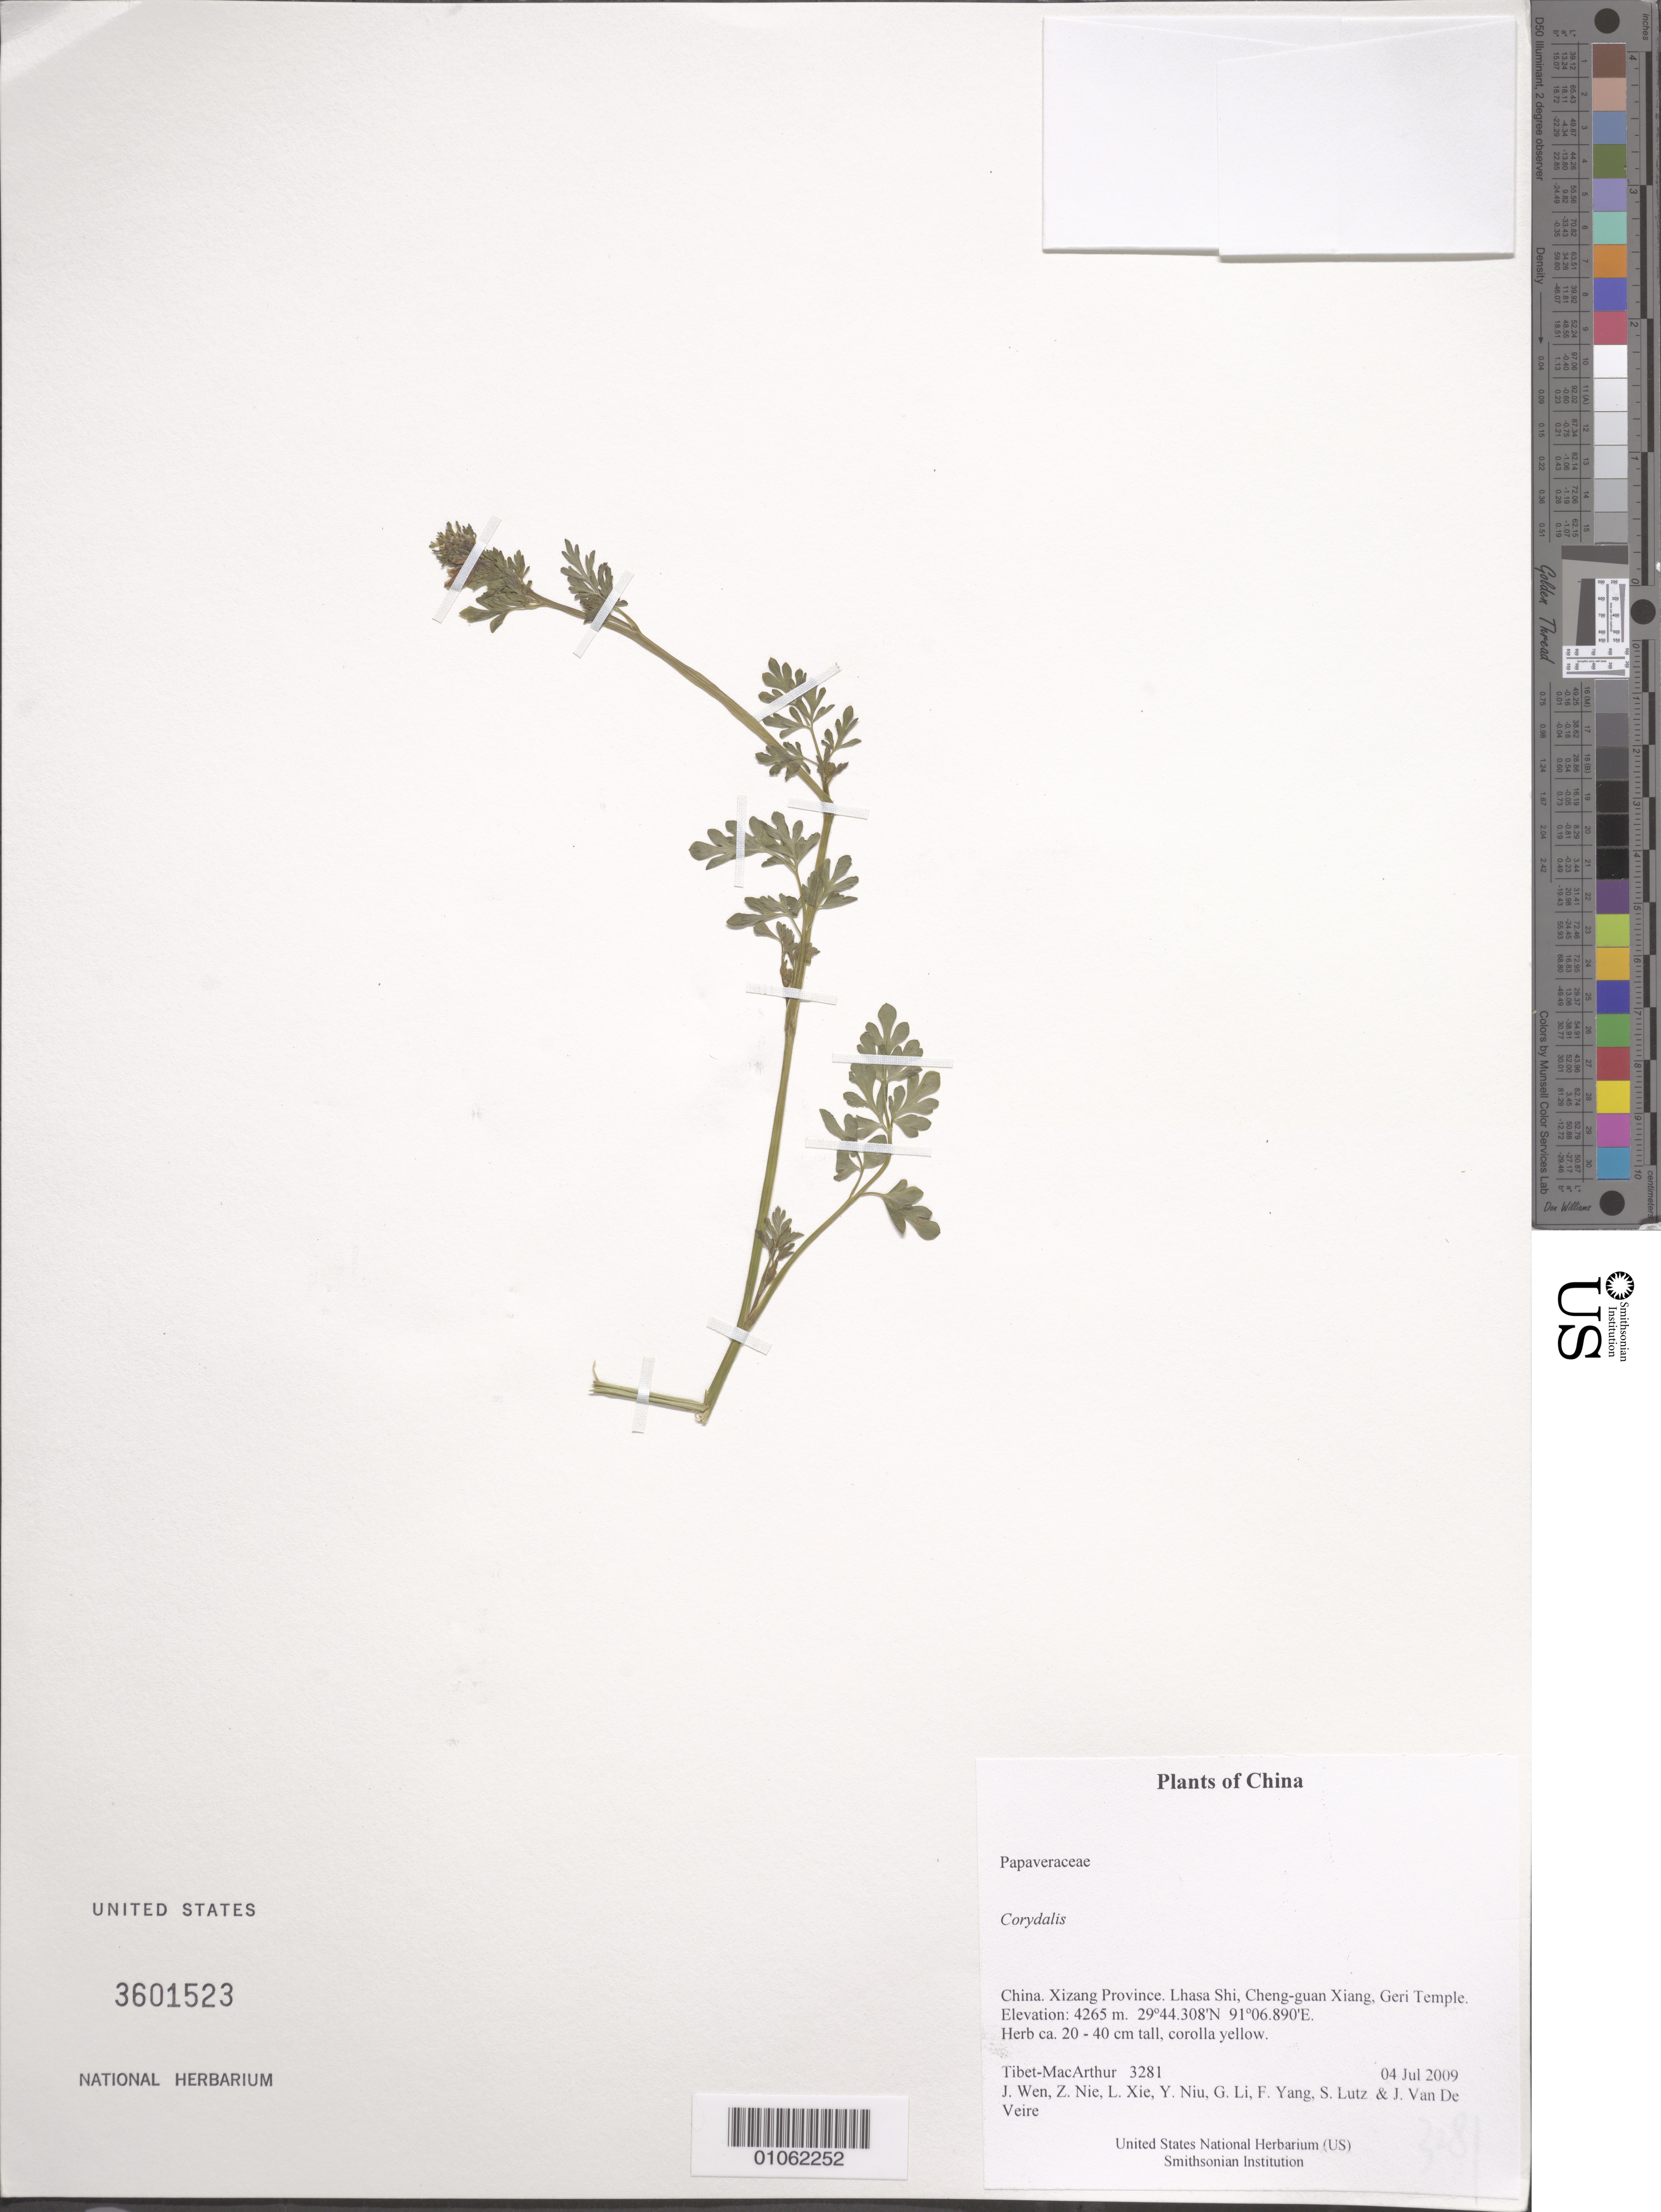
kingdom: Plantae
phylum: Tracheophyta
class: Magnoliopsida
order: Ranunculales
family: Papaveraceae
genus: Corydalis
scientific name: Corydalis sp.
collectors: Tibet-MacArthur, J. Wen, Z. Nie, L. Xie, Y. Niu, G. Li, F. Yang, S. Lutz & J. Van De Veire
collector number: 3281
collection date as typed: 04 Jul 2009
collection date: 2009-07-04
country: China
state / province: Xizang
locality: Lhasa Shi, Cheng-guan Xiang, Geri Temple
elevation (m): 4265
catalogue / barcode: US 3601523